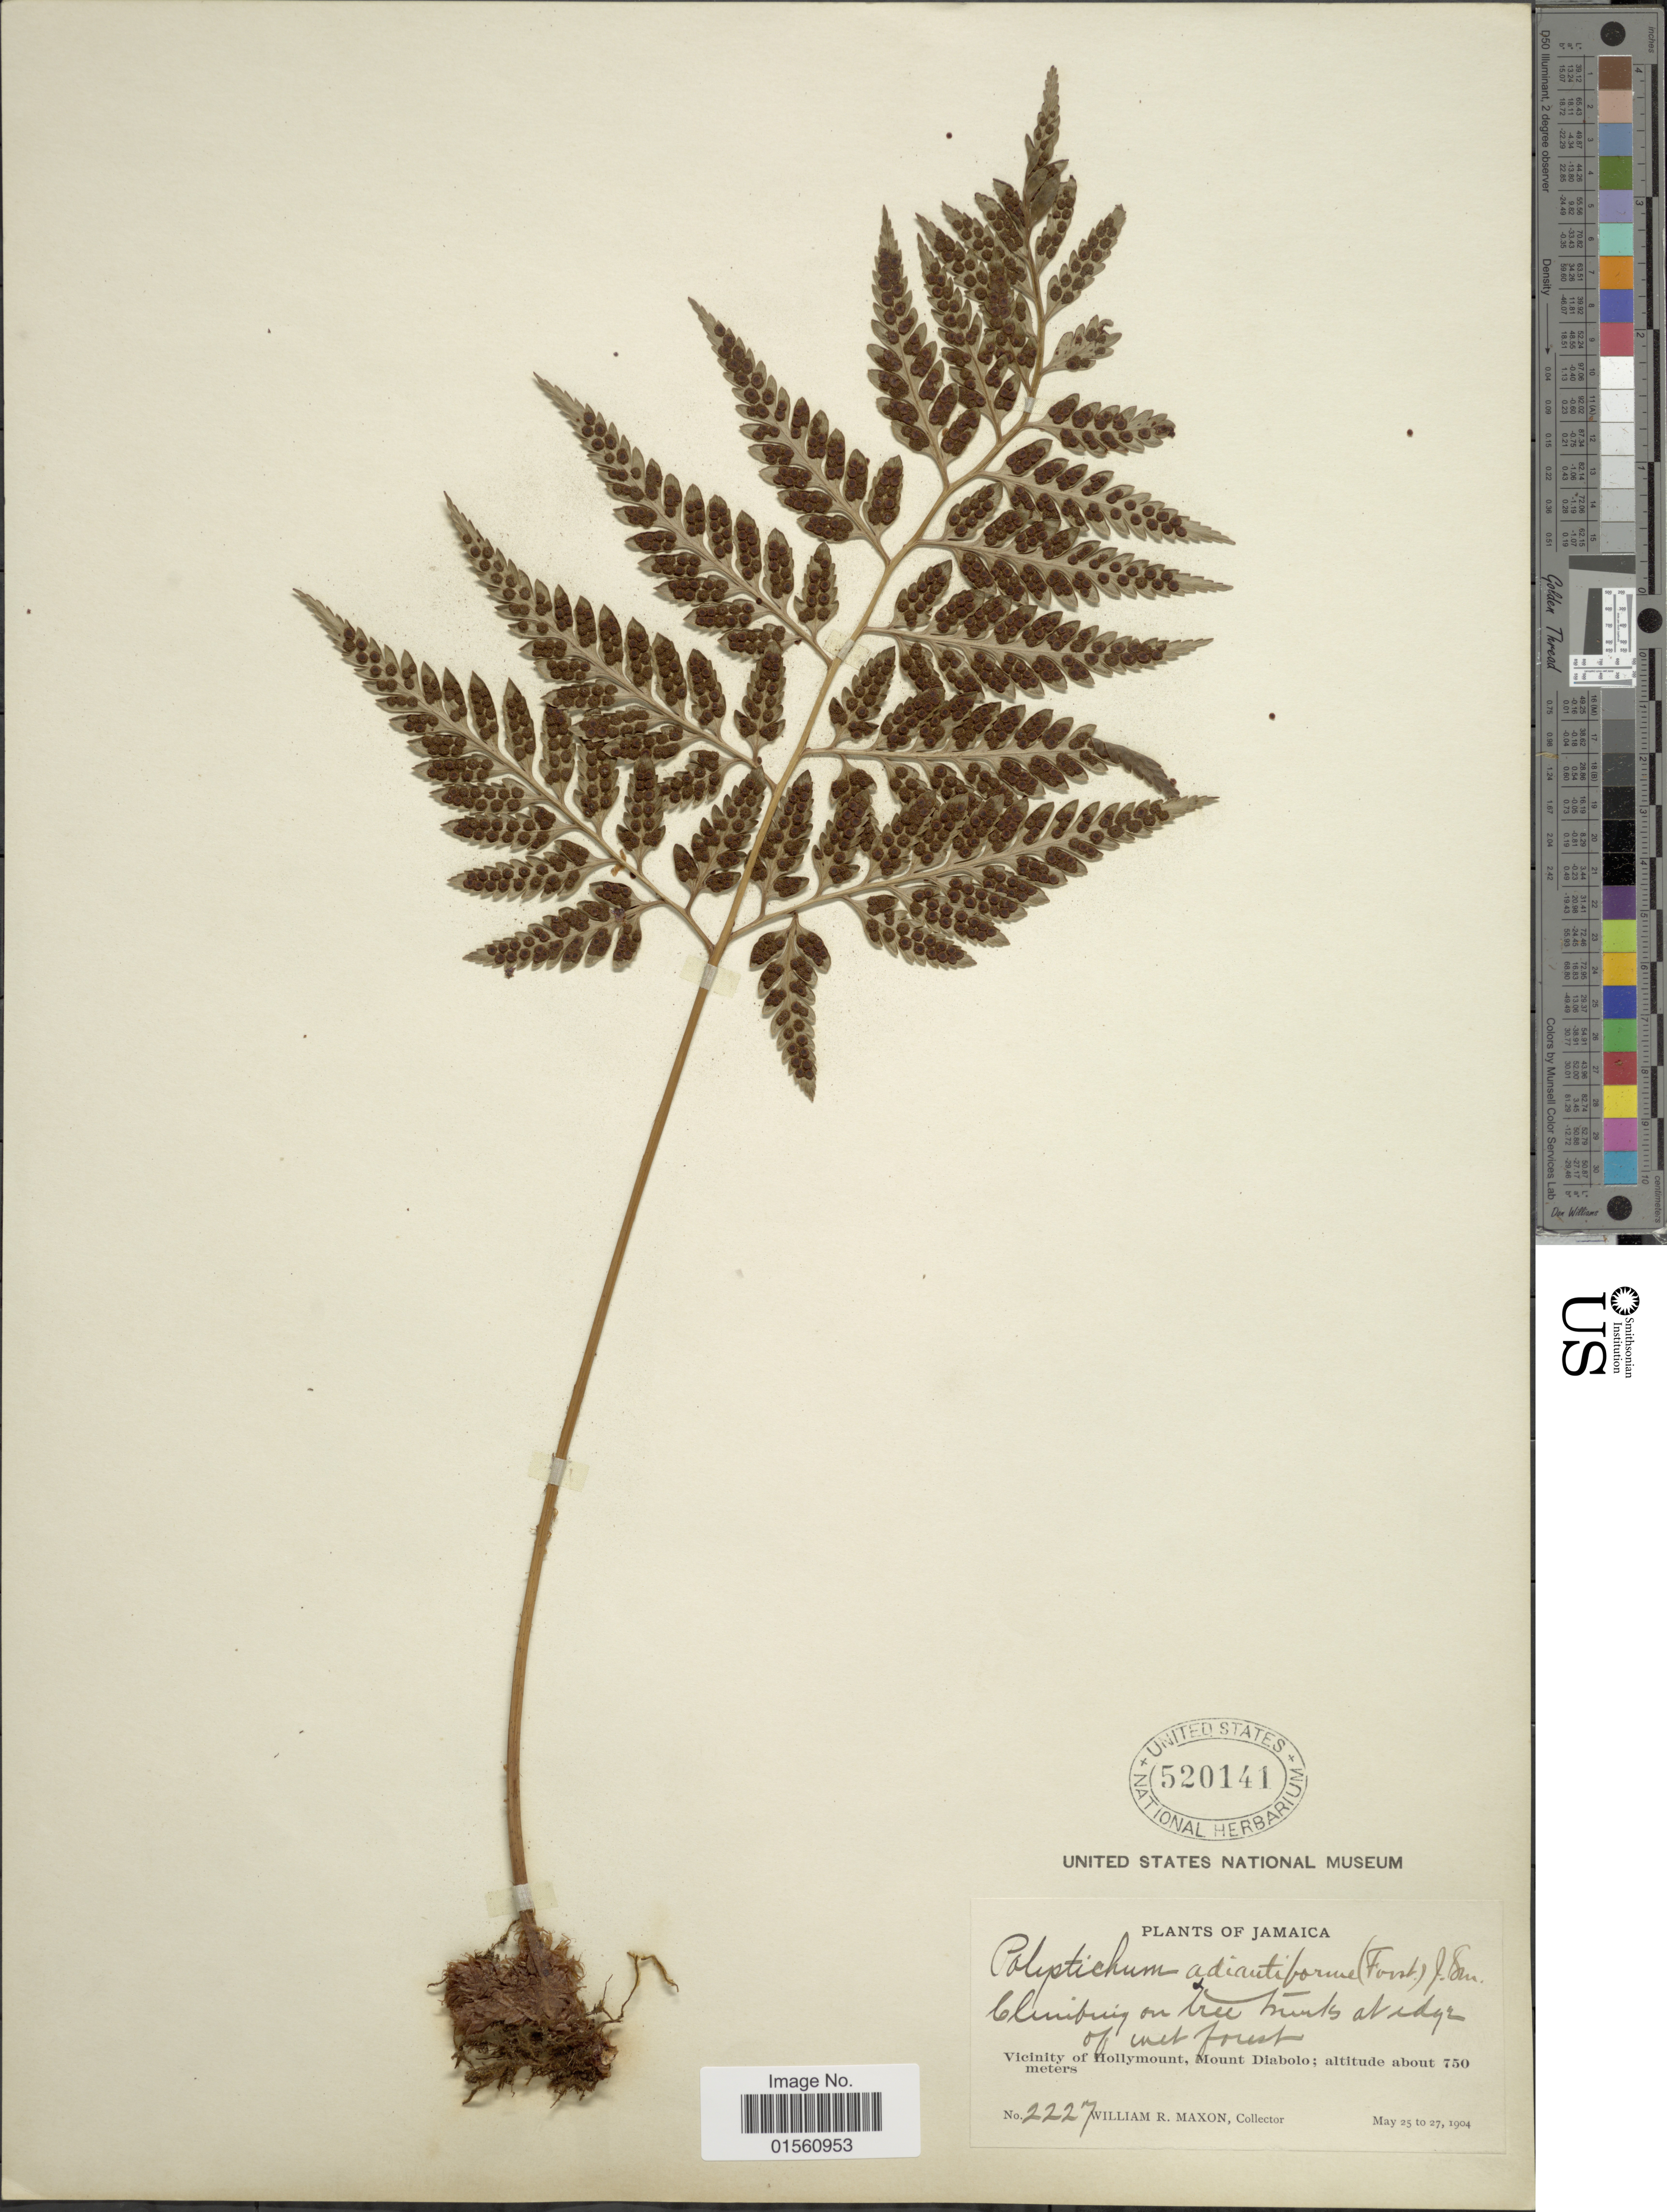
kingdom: Plantae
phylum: Tracheophyta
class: Polypodiopsida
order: Polypodiales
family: Dryopteridaceae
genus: Rumohra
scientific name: Rumohra adiantiformis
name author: (G. Forst.) Ching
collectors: W. R. Maxon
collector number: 2227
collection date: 1904-05-25/1904-05-27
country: Jamaica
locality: Jamaica, vicinity of hollymount, Mount Diabolo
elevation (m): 750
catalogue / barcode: US 520141